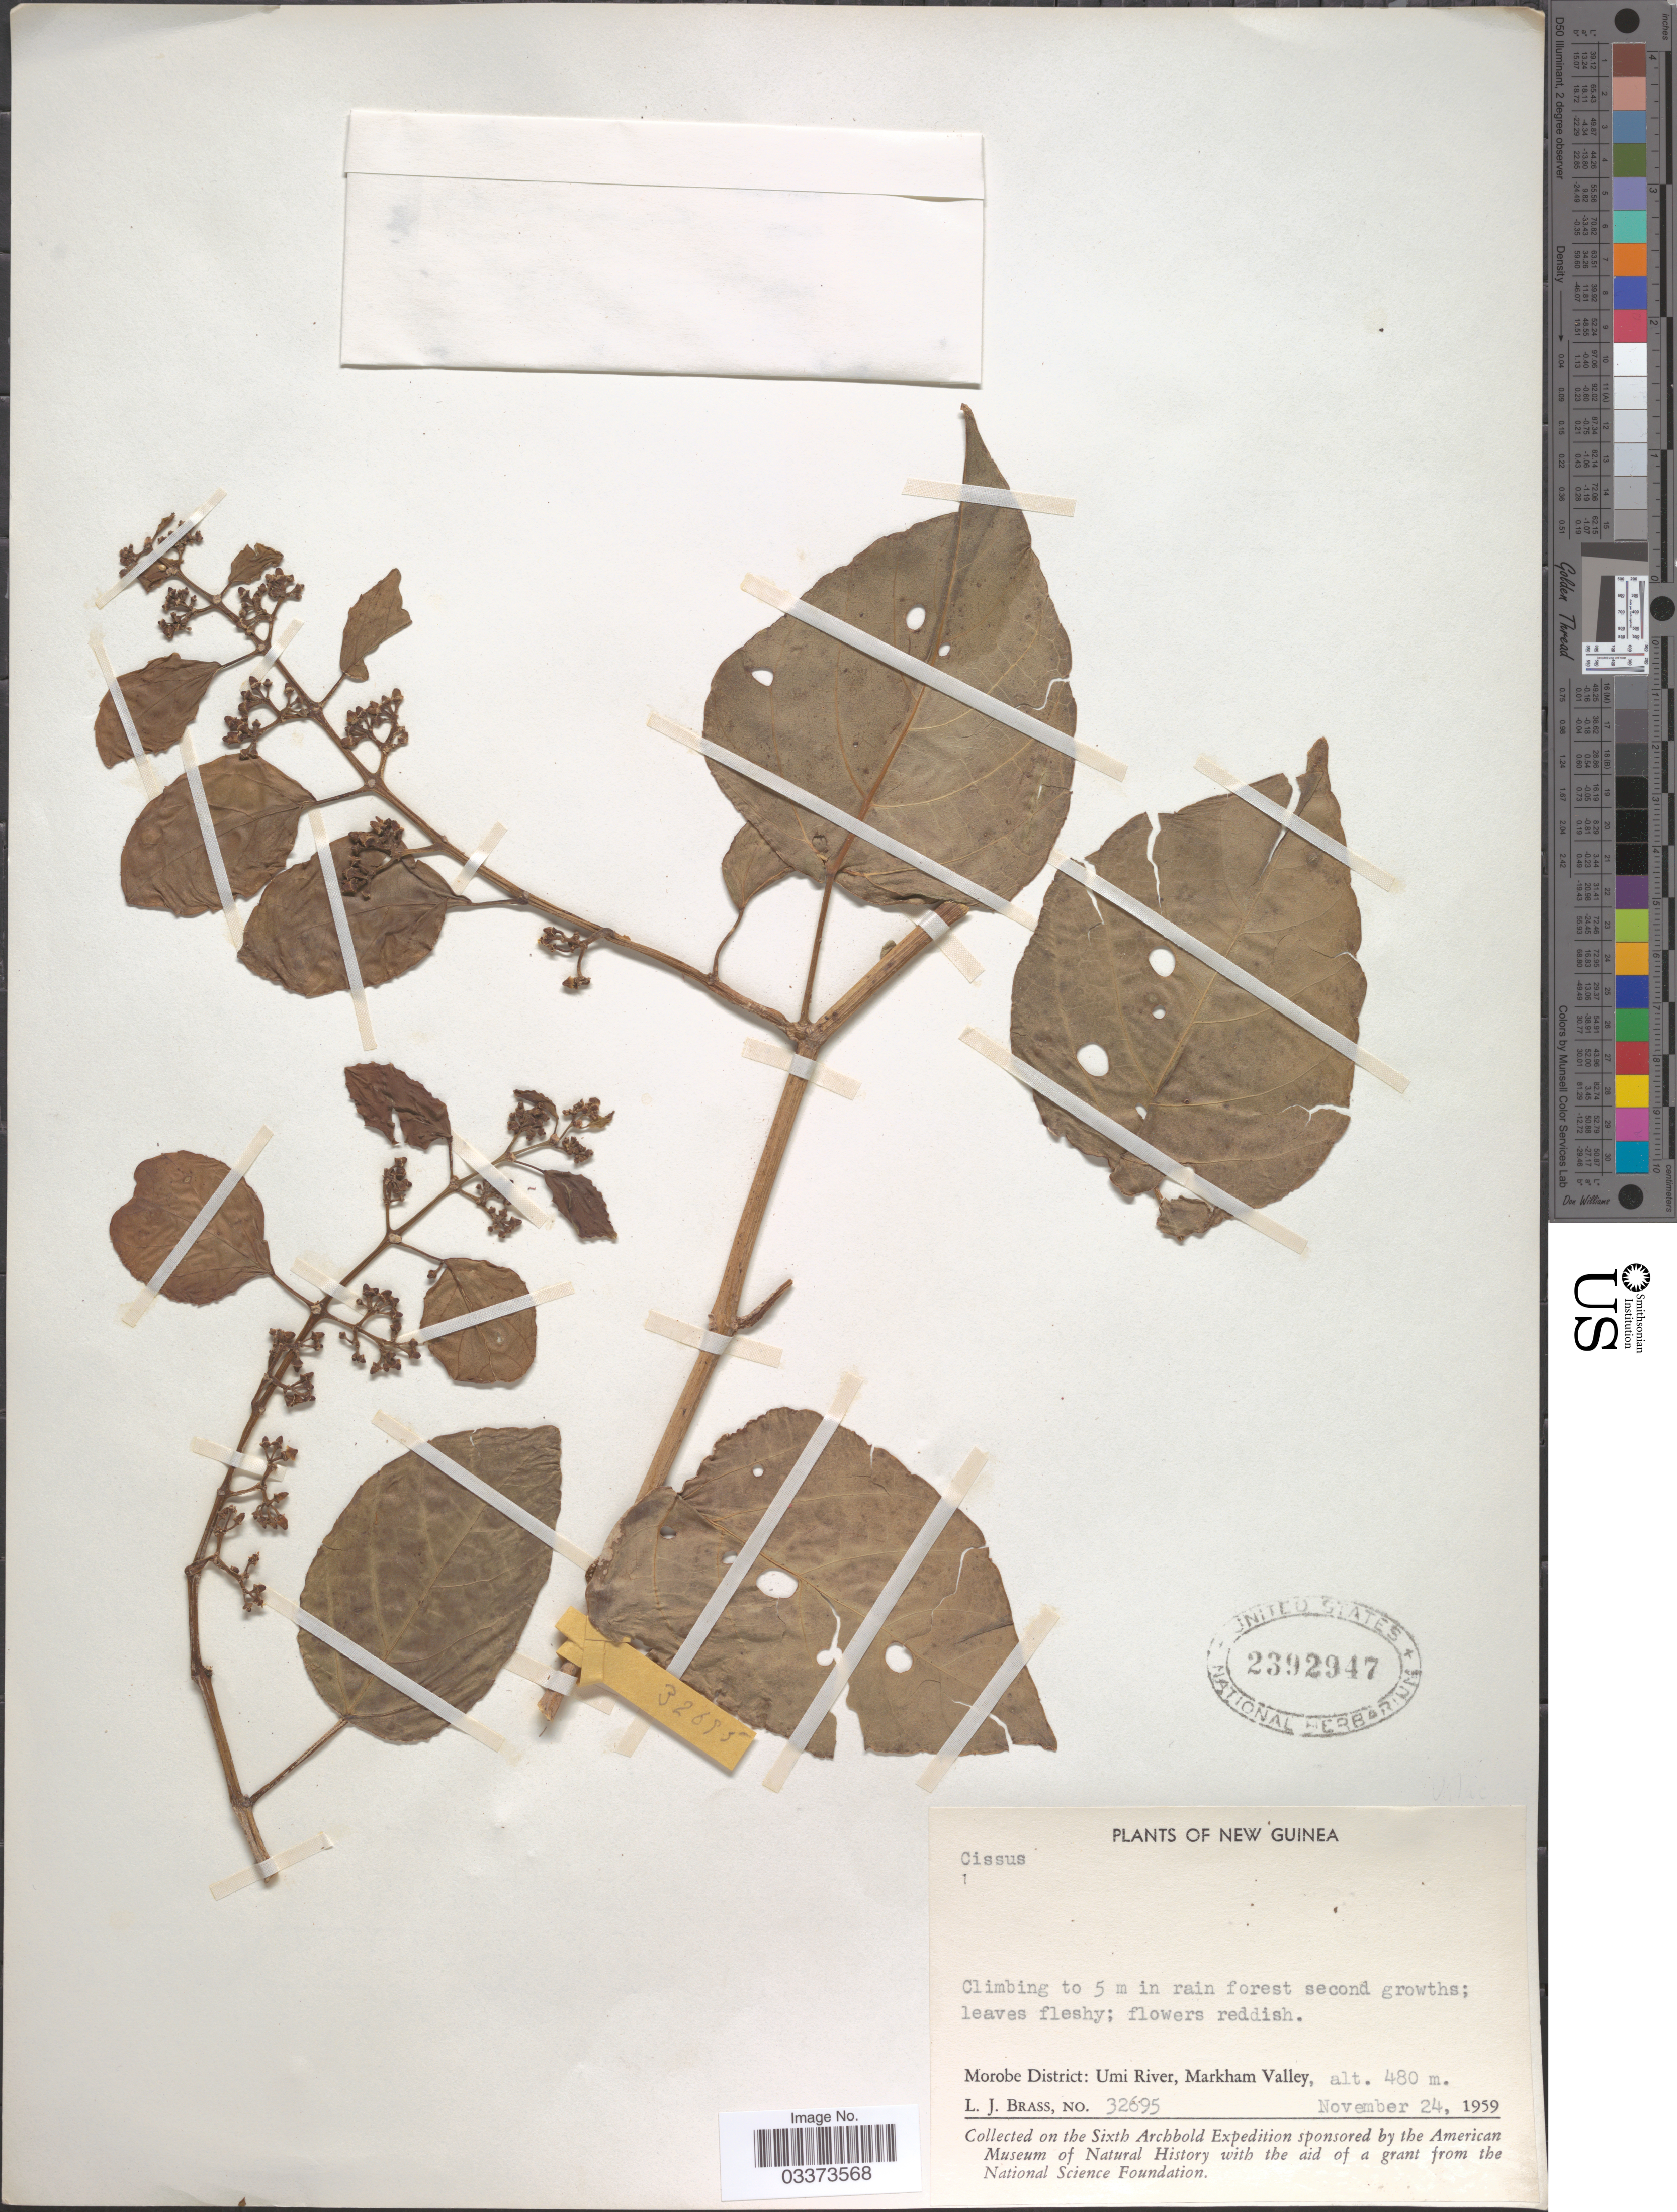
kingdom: Plantae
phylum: Tracheophyta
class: Magnoliopsida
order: Vitales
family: Vitaceae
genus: Cissus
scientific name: Cissus sp.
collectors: L. J. Brass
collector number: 32695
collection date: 1959-11-24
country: Papua New Guinea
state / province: Morobe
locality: New Guinea. Morobe District: Umi River, Markham Valley.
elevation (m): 480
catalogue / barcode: US 2392947